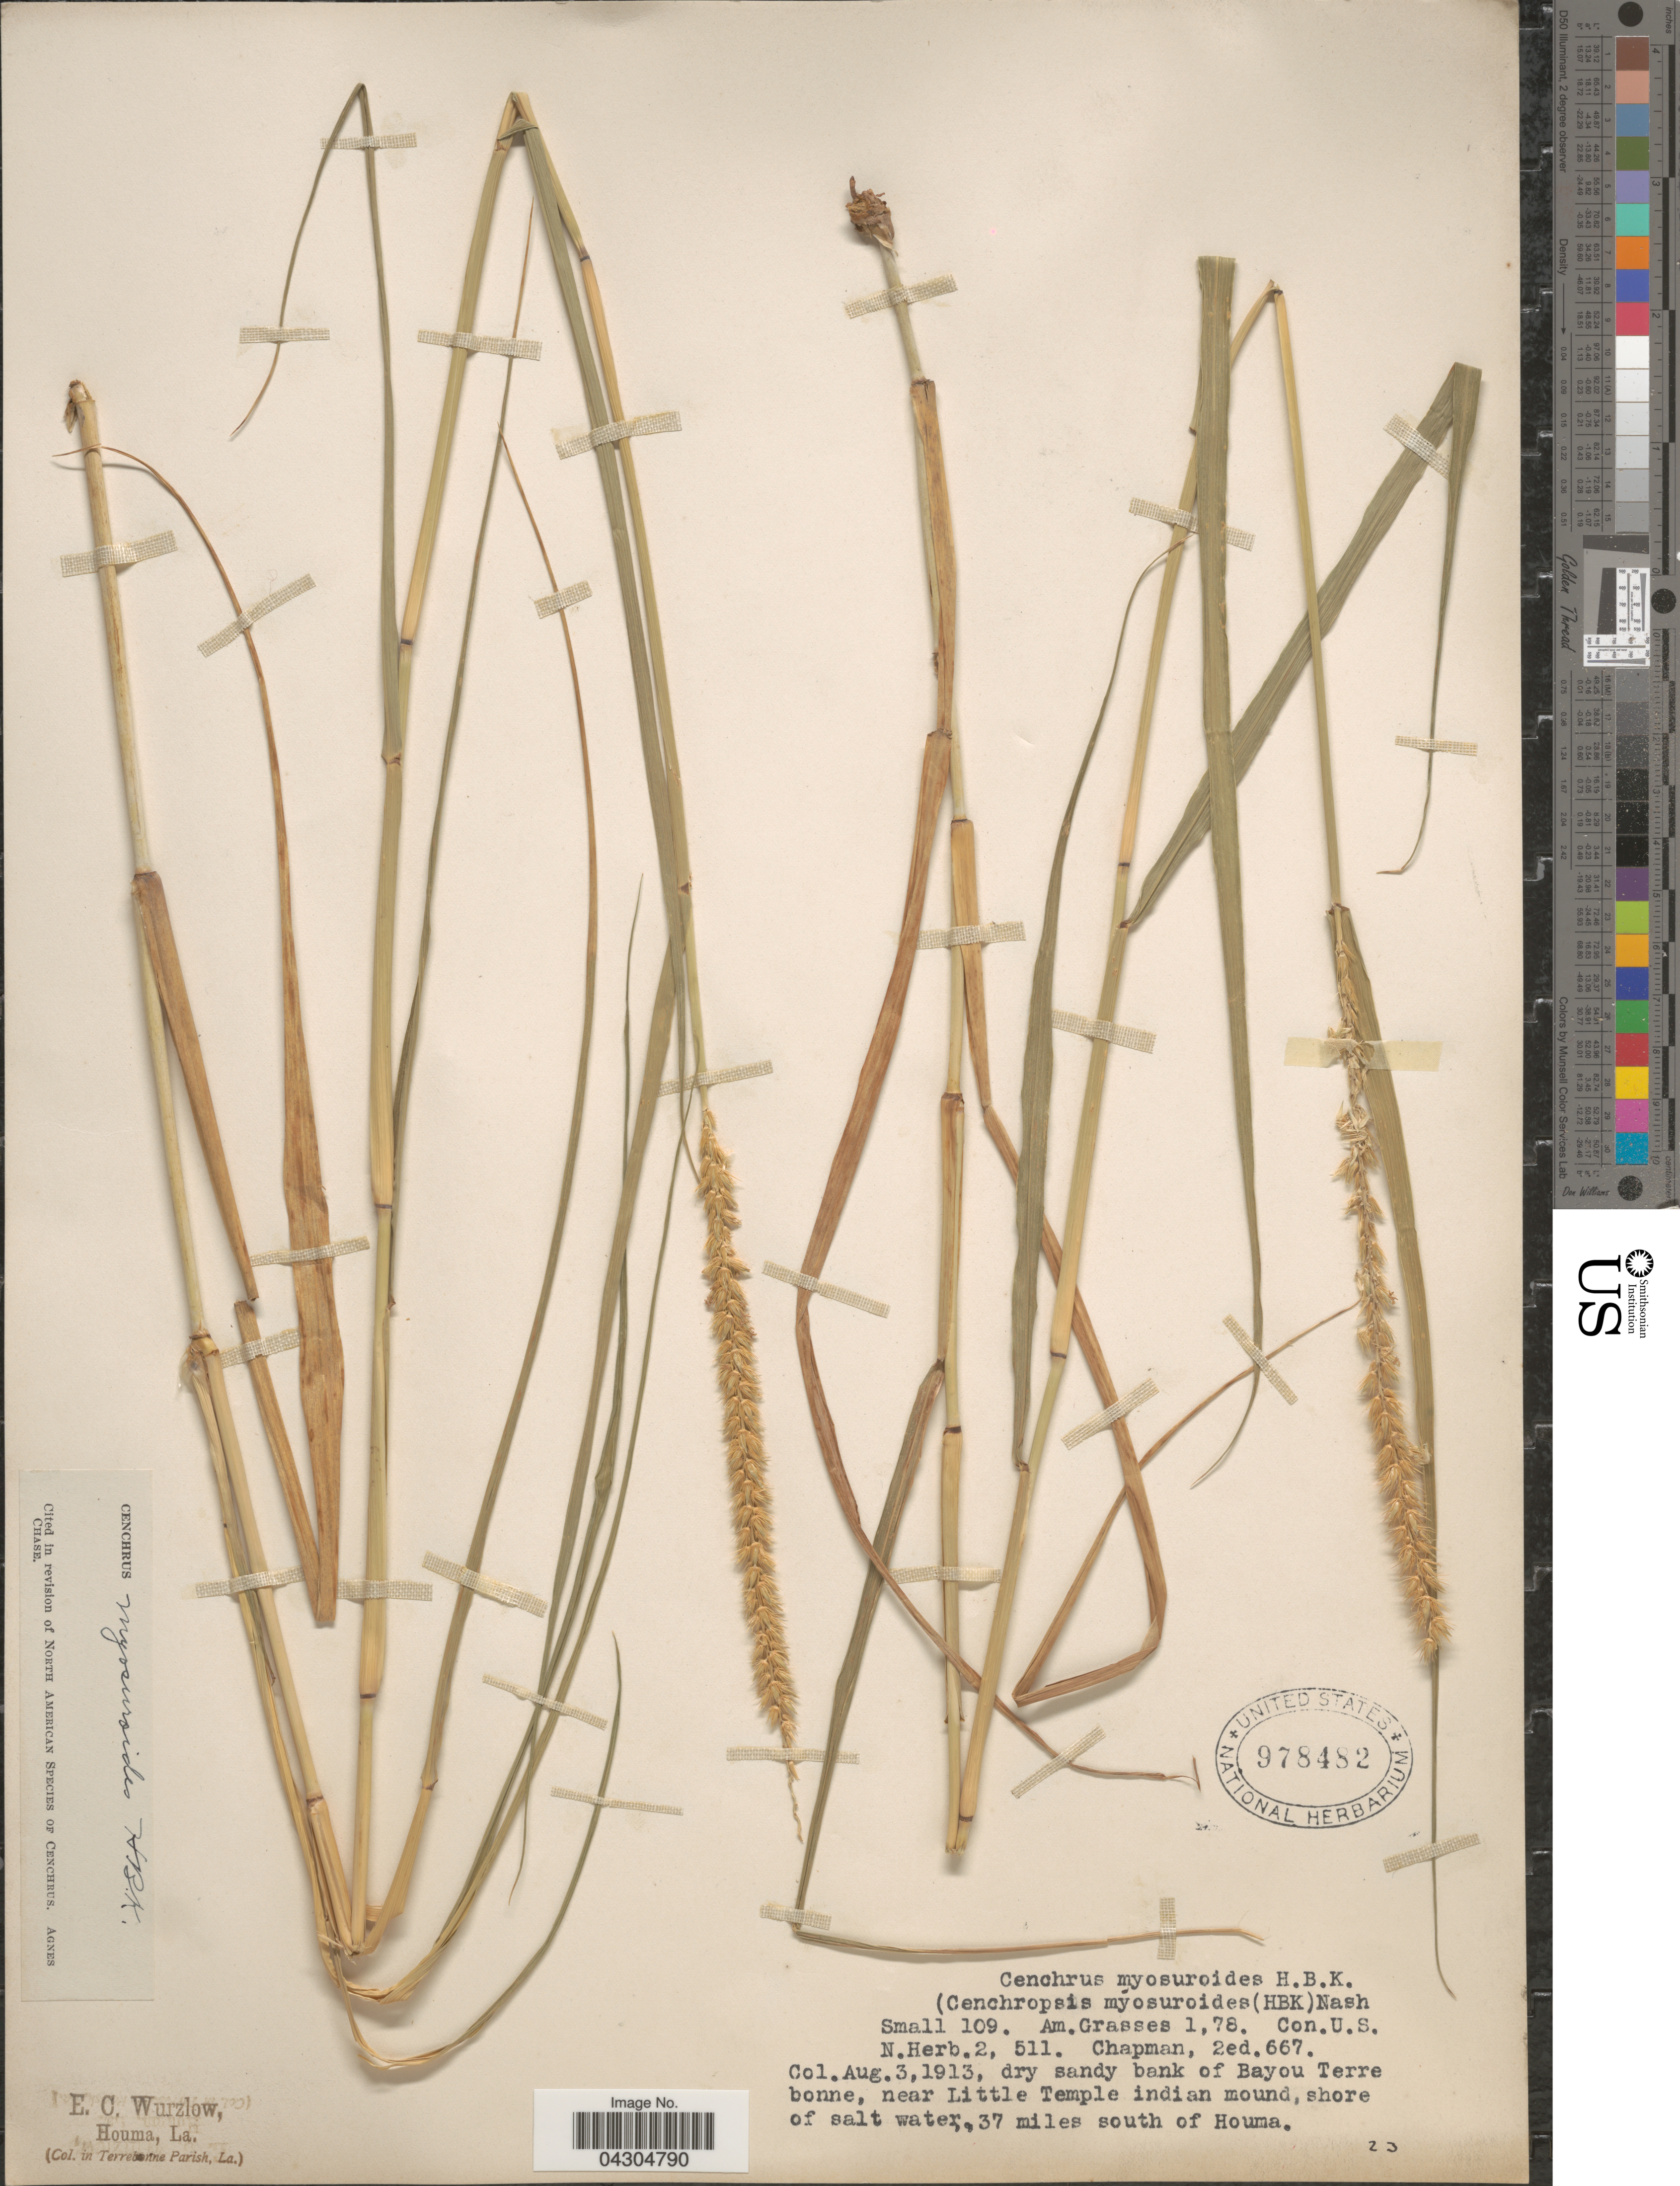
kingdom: Plantae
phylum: Tracheophyta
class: Liliopsida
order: Poales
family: Poaceae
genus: Cenchrus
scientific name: Cenchrus myosuroides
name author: Kunth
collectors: E. Wurzlow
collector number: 23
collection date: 1913-08-03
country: United States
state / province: Louisiana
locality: Houma. In Terrebonne Parish. Dry sandy bank of Bayou Terre bonne, near Little Temple indian mound, shore of salt water, 37 miles south of Houma.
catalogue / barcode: US 978482